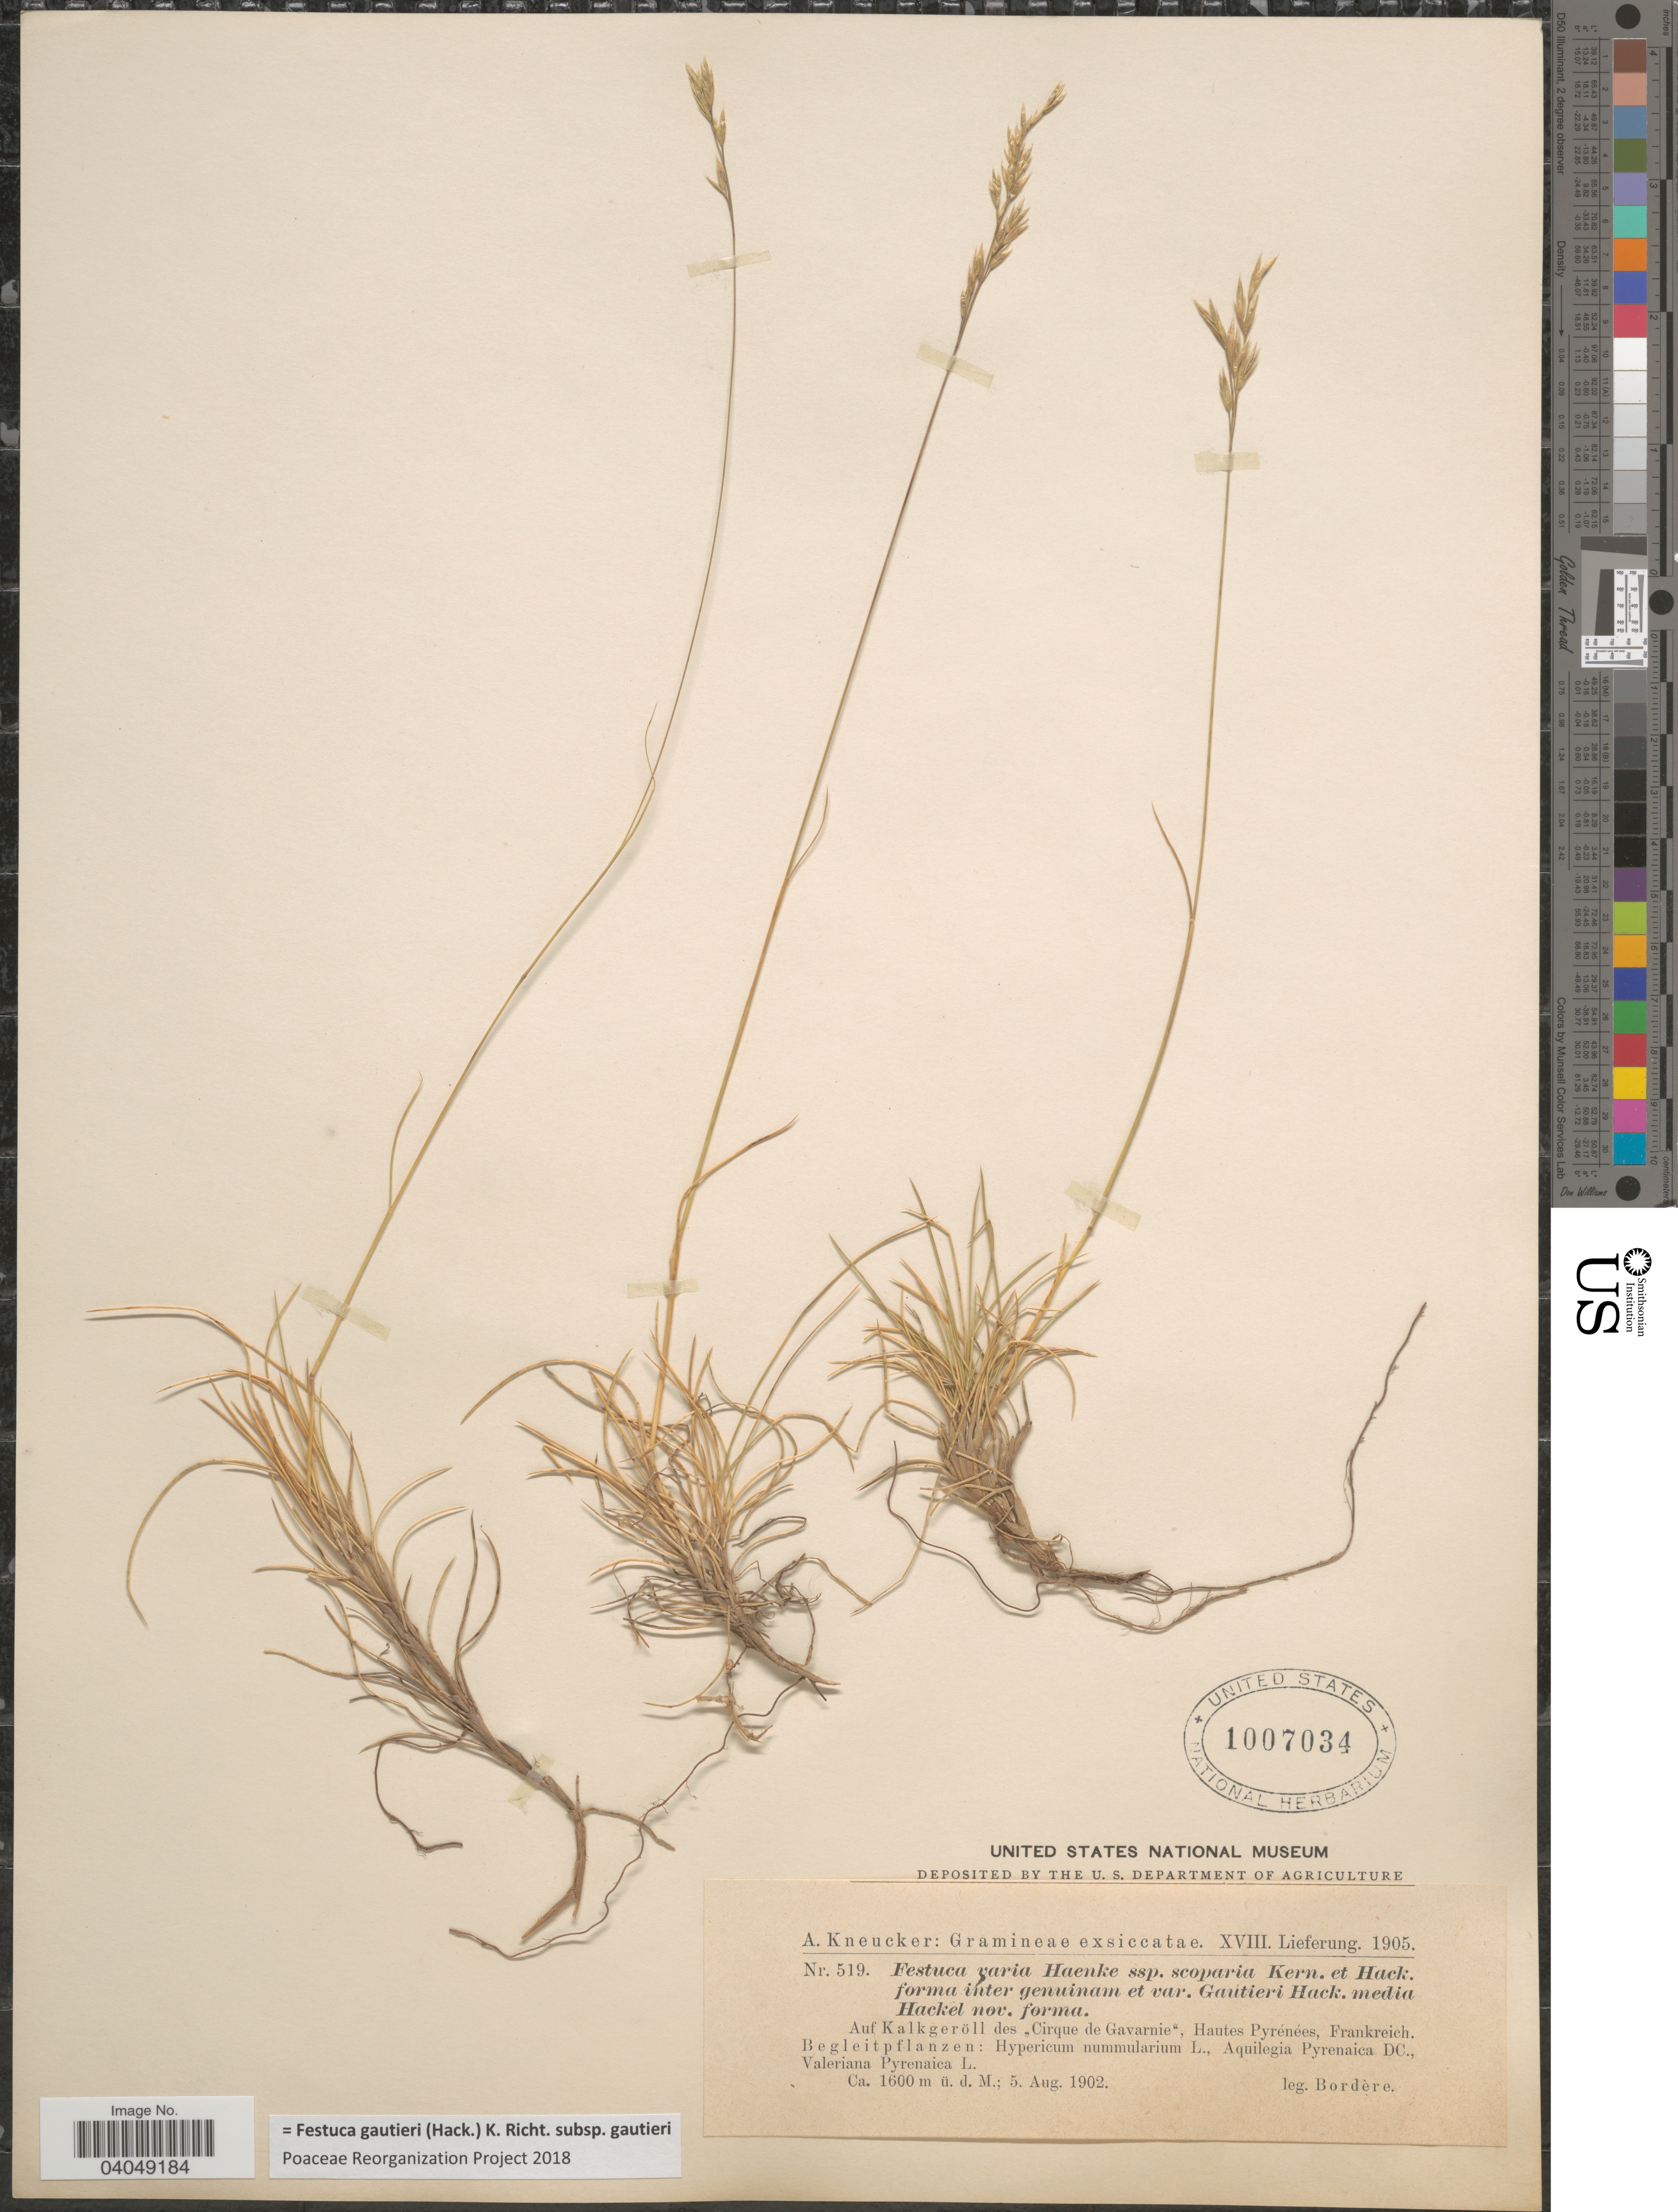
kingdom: Plantae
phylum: Tracheophyta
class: Liliopsida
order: Poales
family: Poaceae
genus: Festuca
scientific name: Festuca gautieri subsp. gautieri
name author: (Hack.) K. Richt.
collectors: -. Bordère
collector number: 519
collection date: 1902-08-05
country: France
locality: Auf Kalkgeröll des "Cirque de Gavarnie", Hautes Pyrénées, Frankreich.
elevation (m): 1600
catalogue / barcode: US 1007034